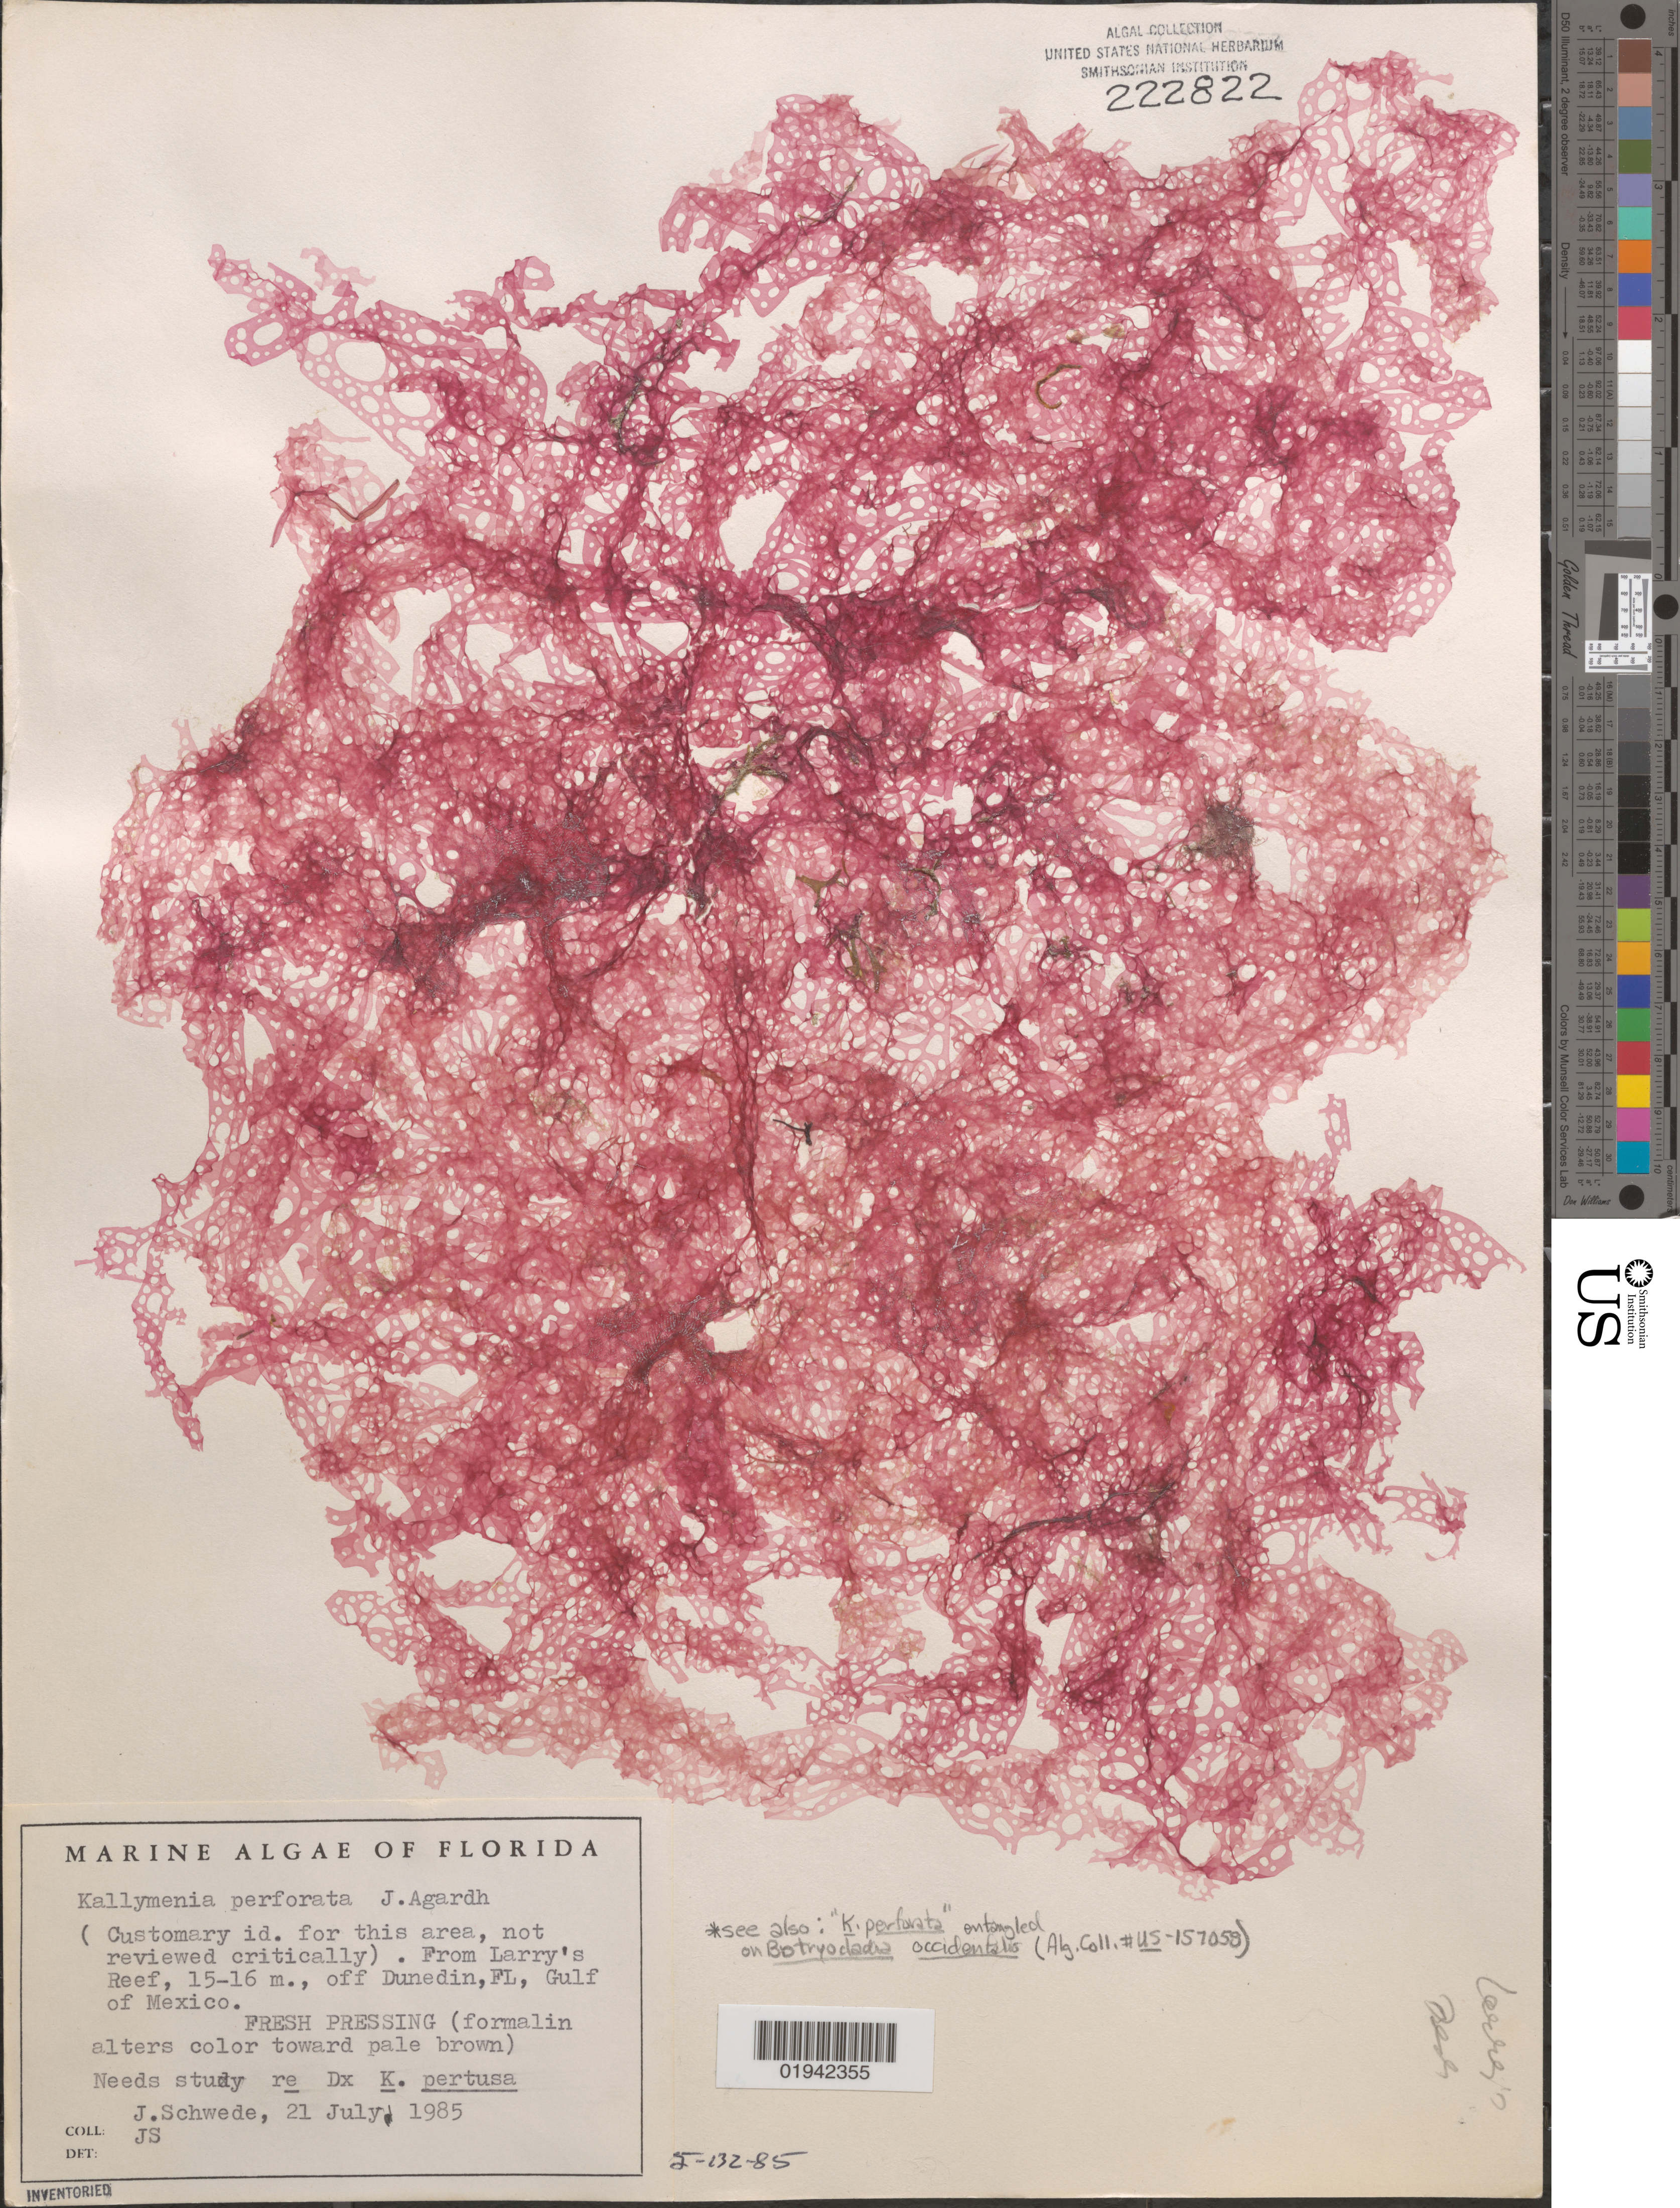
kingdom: Plantae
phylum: Rhodophyta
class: Florideophyceae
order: Gigartinales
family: Kallymeniaceae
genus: Kallymenia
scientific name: Kallymenia perforata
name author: J. Agardh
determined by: Schwede, J., (UNITED STATES)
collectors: J. Schwede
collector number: S-132-85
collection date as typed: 21 Jul 1985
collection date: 1985-07-21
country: United States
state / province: Florida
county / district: Pinellas County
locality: Larry's Reef, ca. 15 miles off Dunedin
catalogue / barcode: US 222822